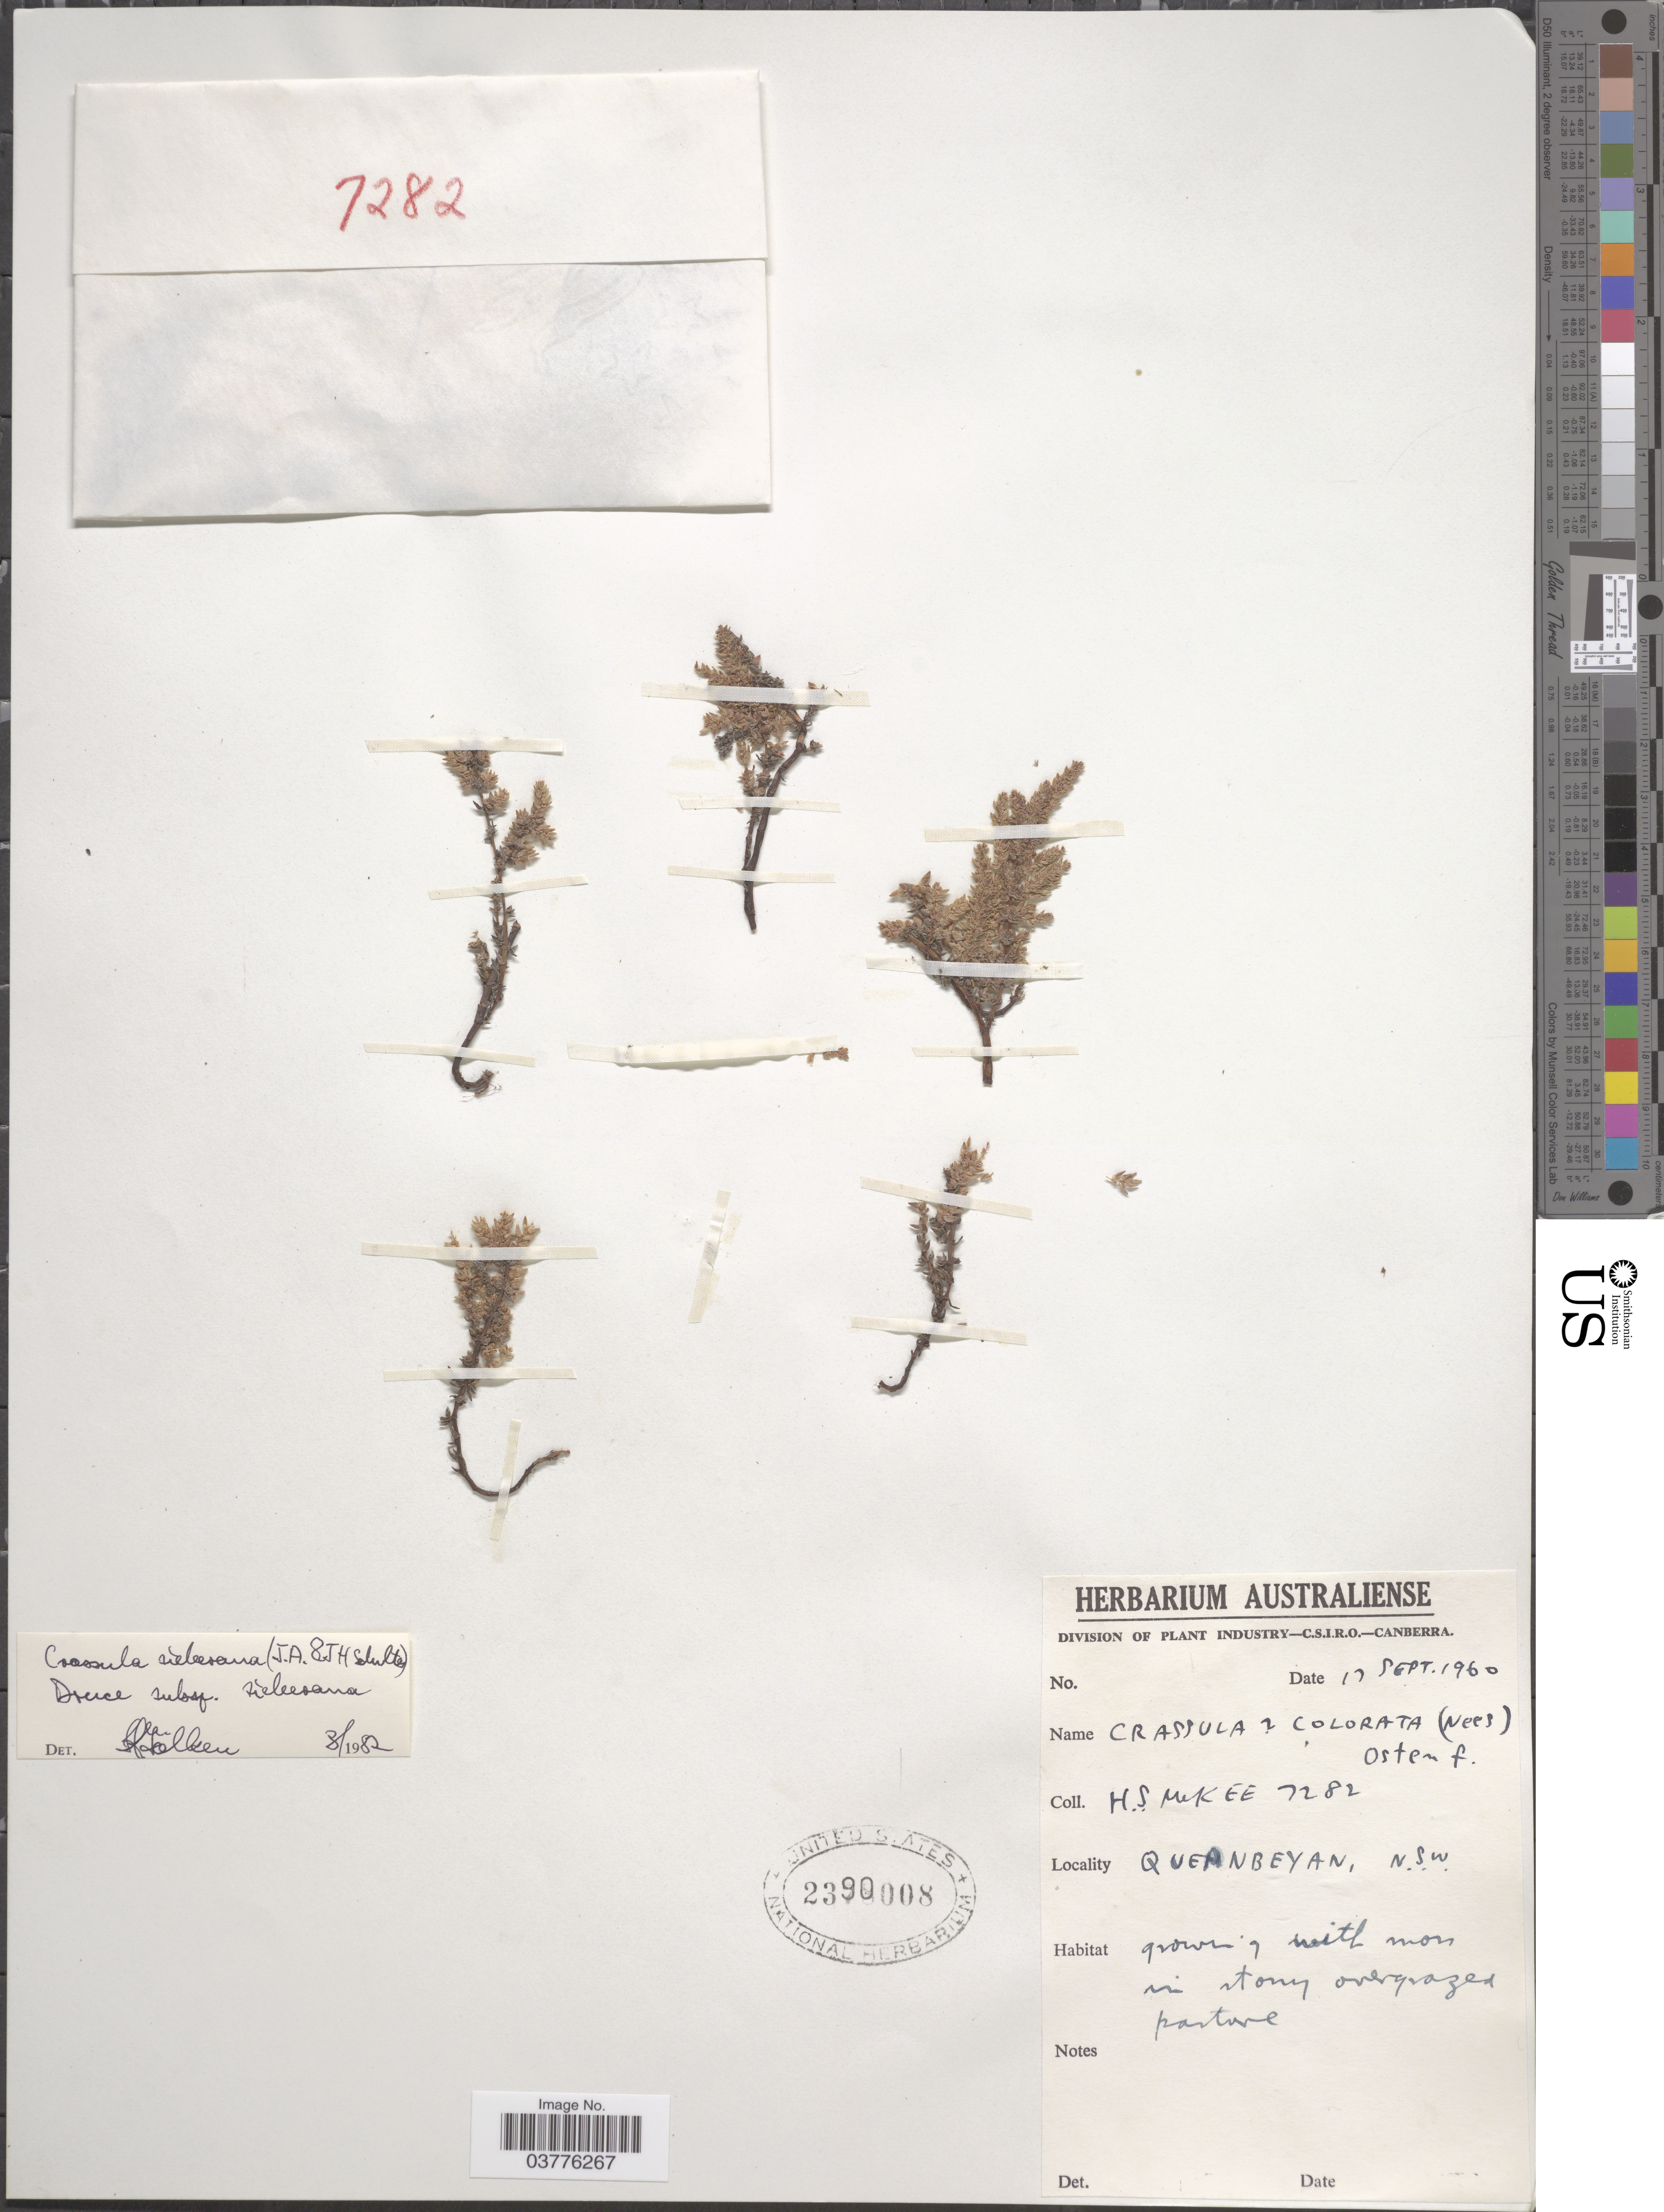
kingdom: Plantae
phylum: Tracheophyta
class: Magnoliopsida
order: Saxifragales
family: Crassulaceae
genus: Crassula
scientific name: Crassula sieberiana subsp. sieberiana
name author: (Schult. & Schult. f.) Druce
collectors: H. S. McKee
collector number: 7282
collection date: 1960-09-17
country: Australia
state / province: New South Wales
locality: Queanbeyan.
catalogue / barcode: US 2390008